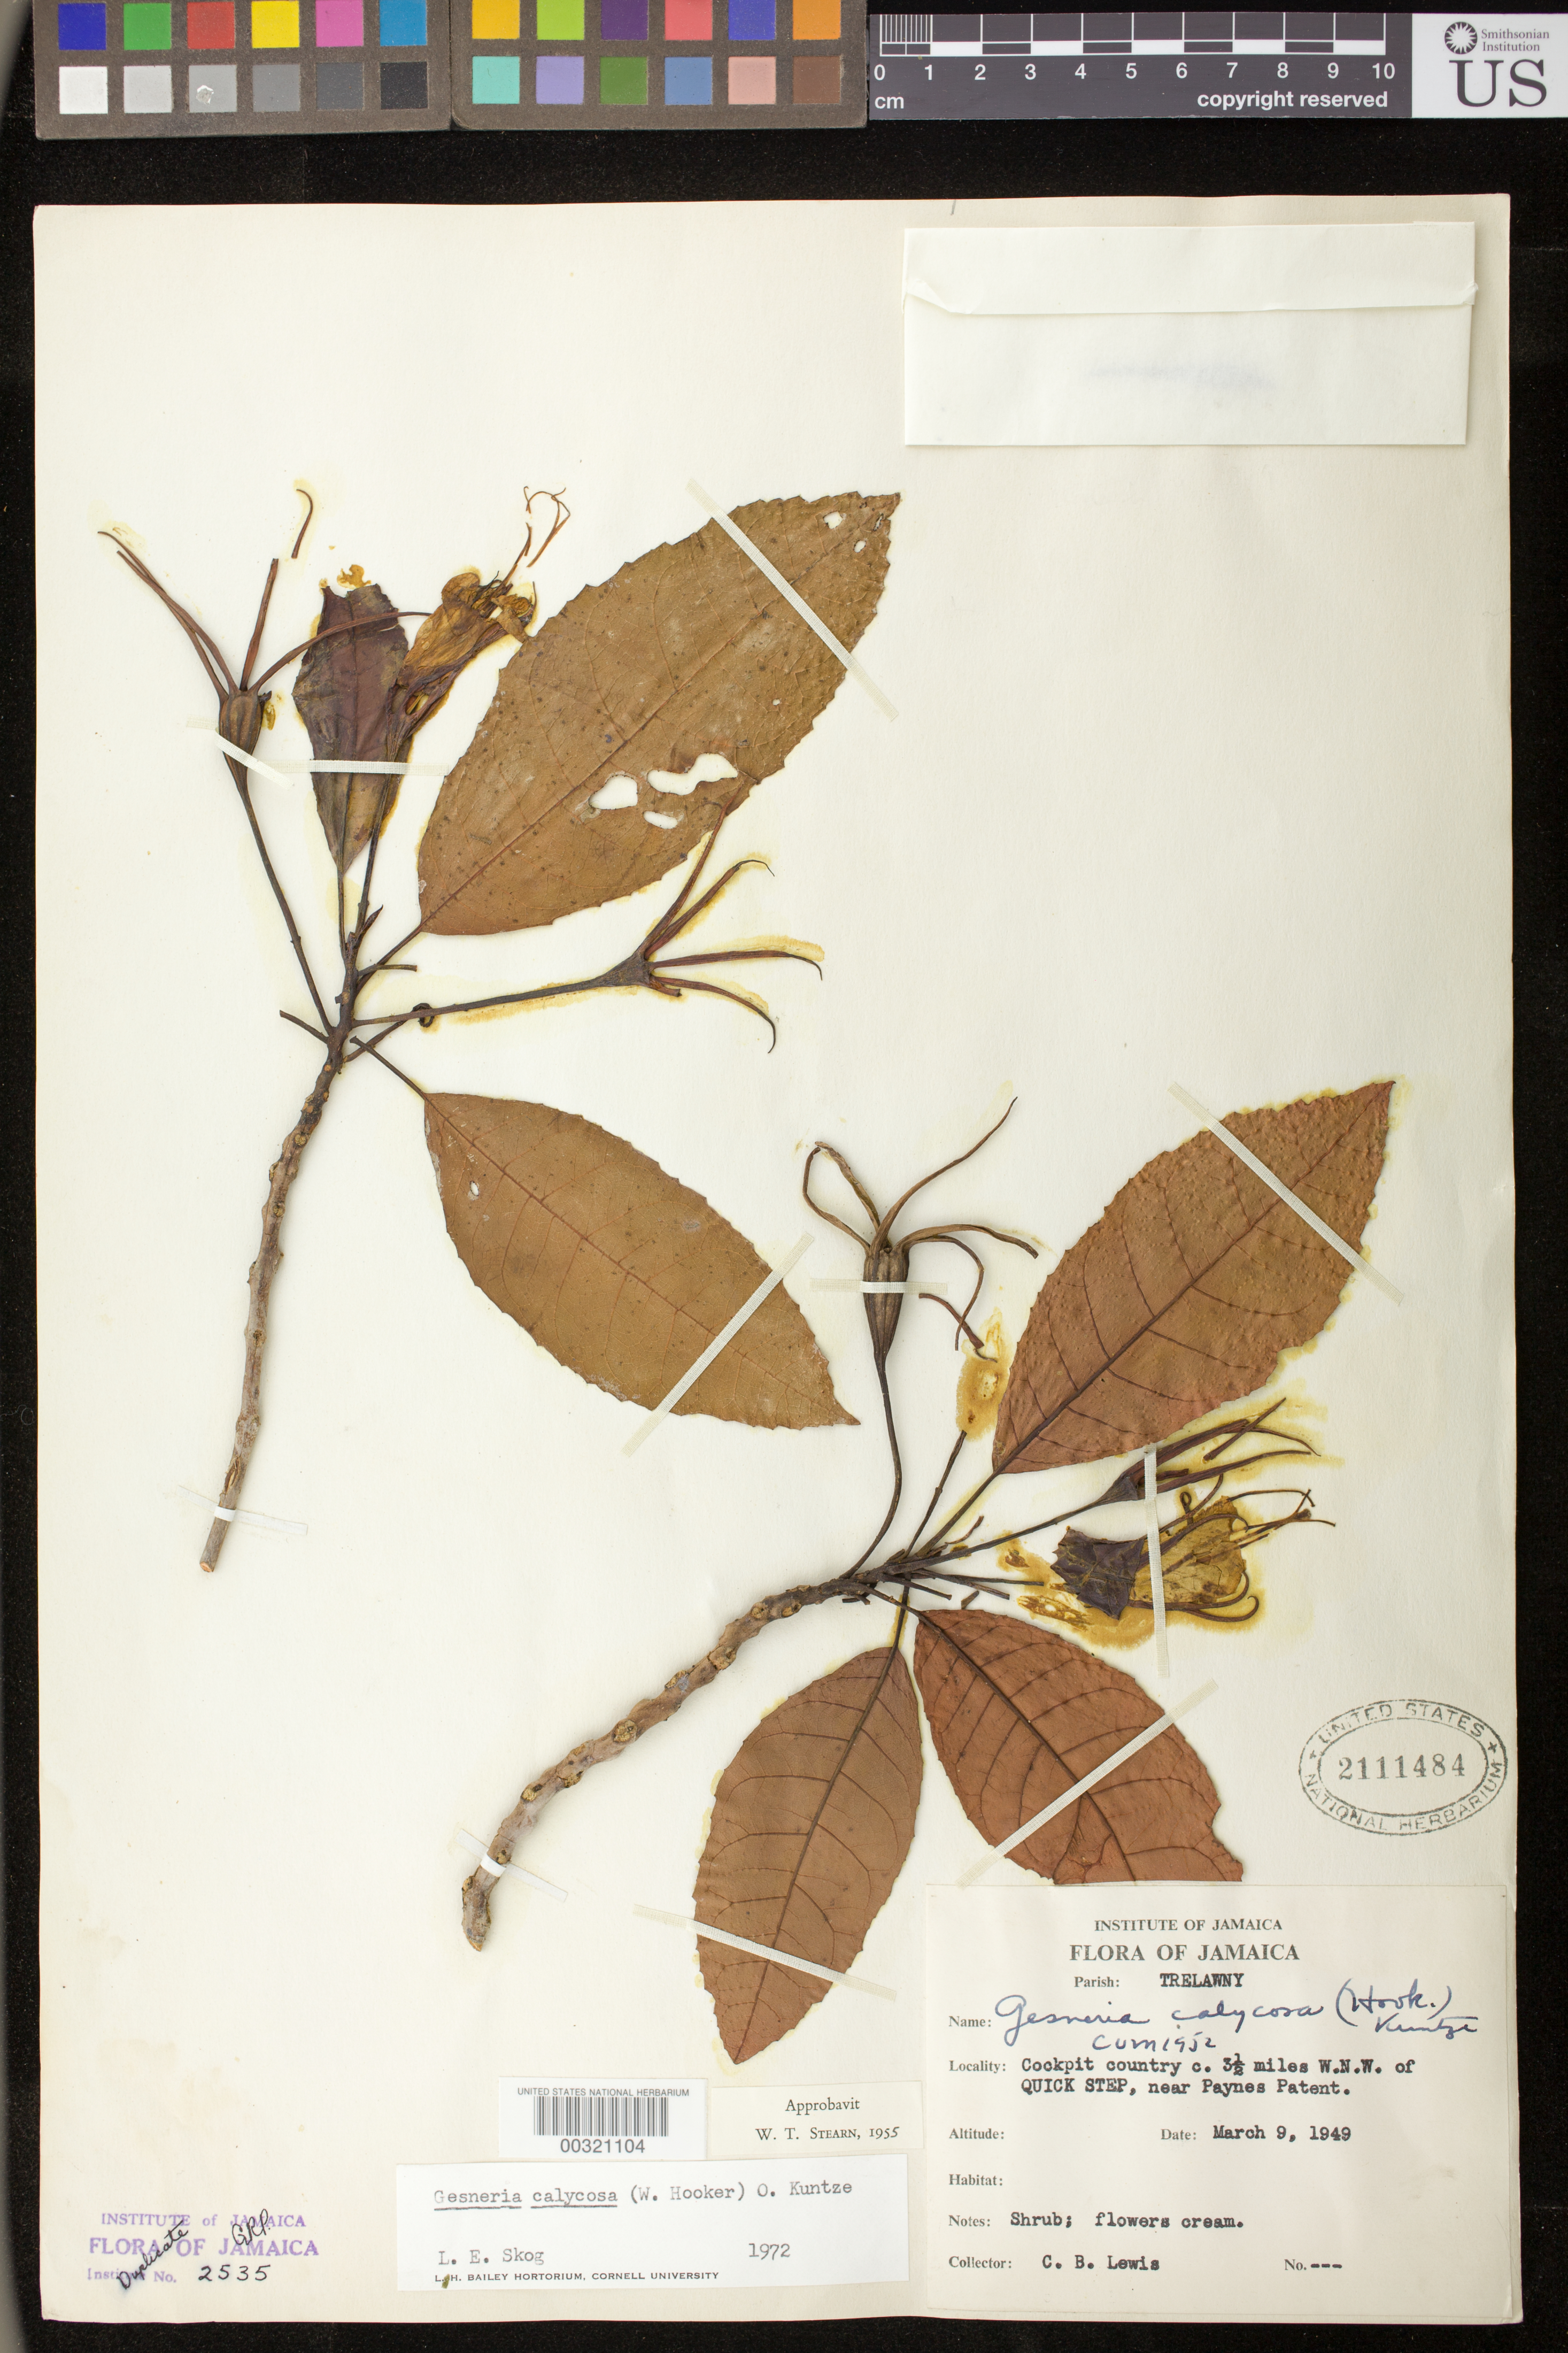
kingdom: Plantae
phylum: Tracheophyta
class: Magnoliopsida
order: Lamiales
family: Gesneriaceae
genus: Gesneria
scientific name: Gesneria calycosa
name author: (Hook.) Kuntze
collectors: C. B. Lewis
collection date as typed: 09 Mar 1949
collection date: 1949-03-09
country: Jamaica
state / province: Trelawny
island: Jamaica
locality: Cockpit Country, c. 3 1/2 mi WNW of Quick Step, near Paynes Patent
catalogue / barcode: US 2111484